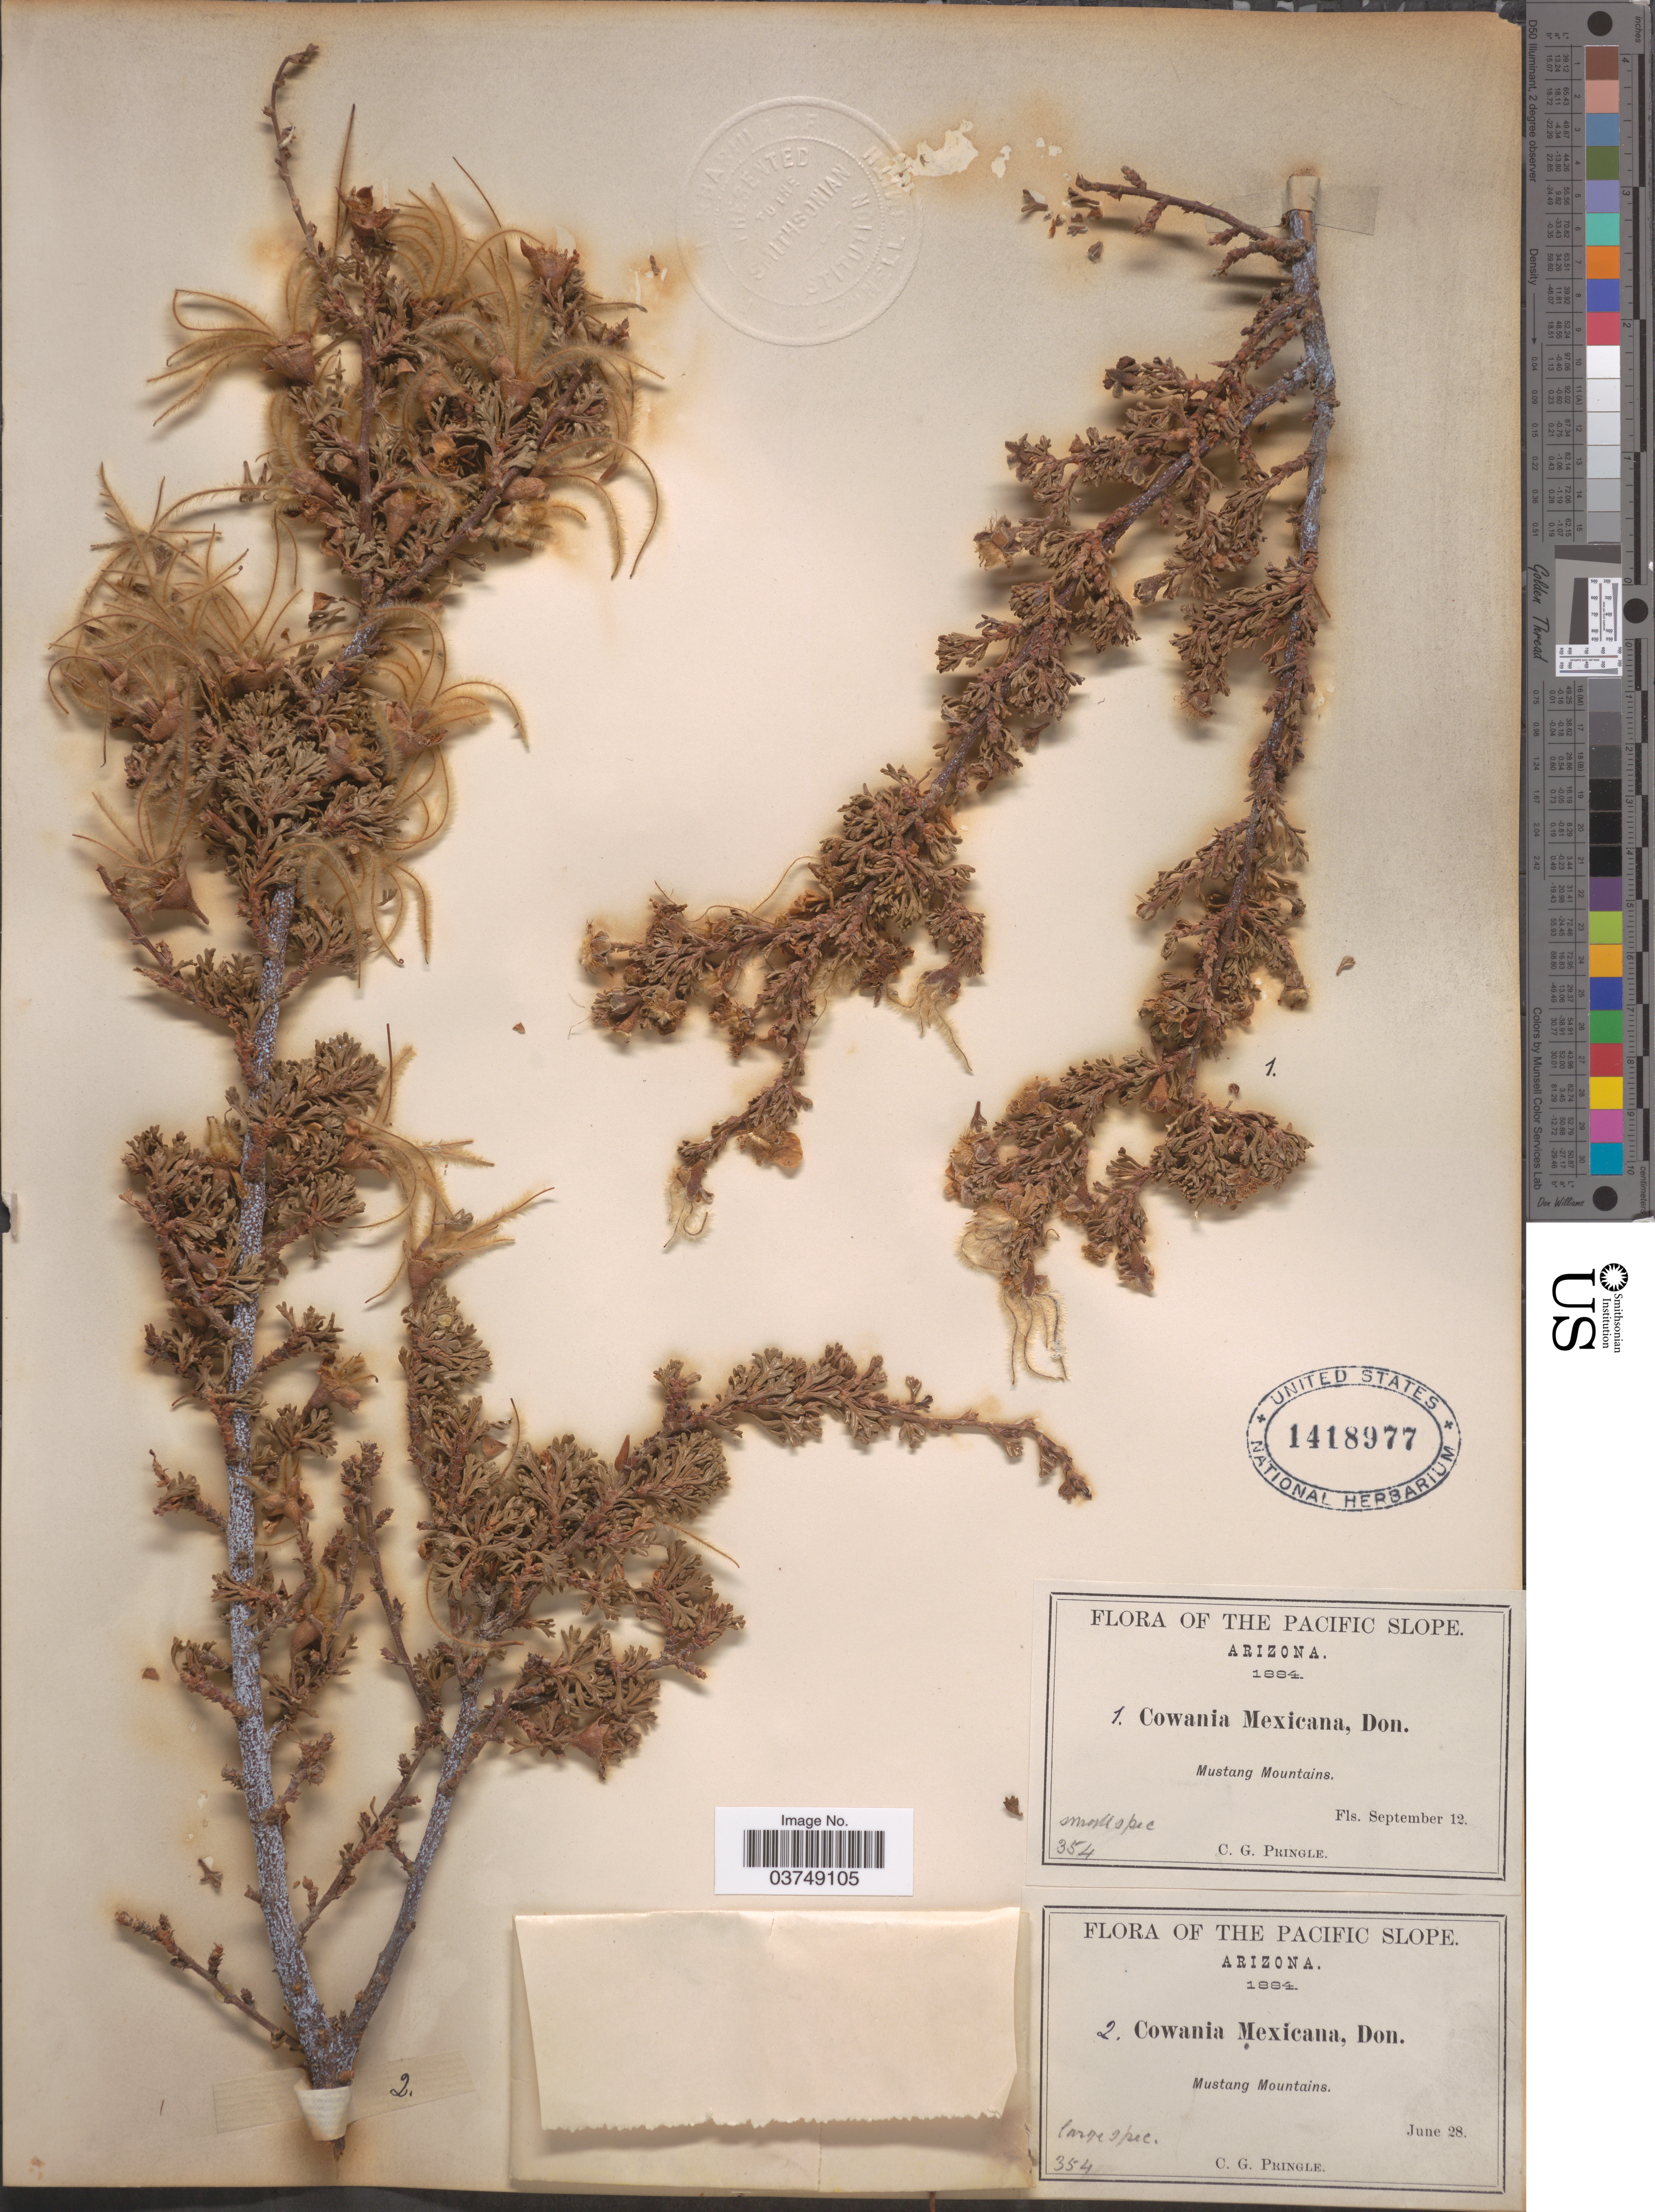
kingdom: Plantae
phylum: Tracheophyta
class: Magnoliopsida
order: Rosales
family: Rosaceae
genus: Purshia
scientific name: Purshia stansburyana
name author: (Torr.) Henrickson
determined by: Strong, Mark T., (BOT), Smithsonian Institution - National Museum of Natural History (UNITED STATES)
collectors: C. G. Pringle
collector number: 354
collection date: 1884-06-28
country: United States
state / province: Arizona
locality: The Pacific Slope. Mustang Mountains.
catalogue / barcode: US 1418977